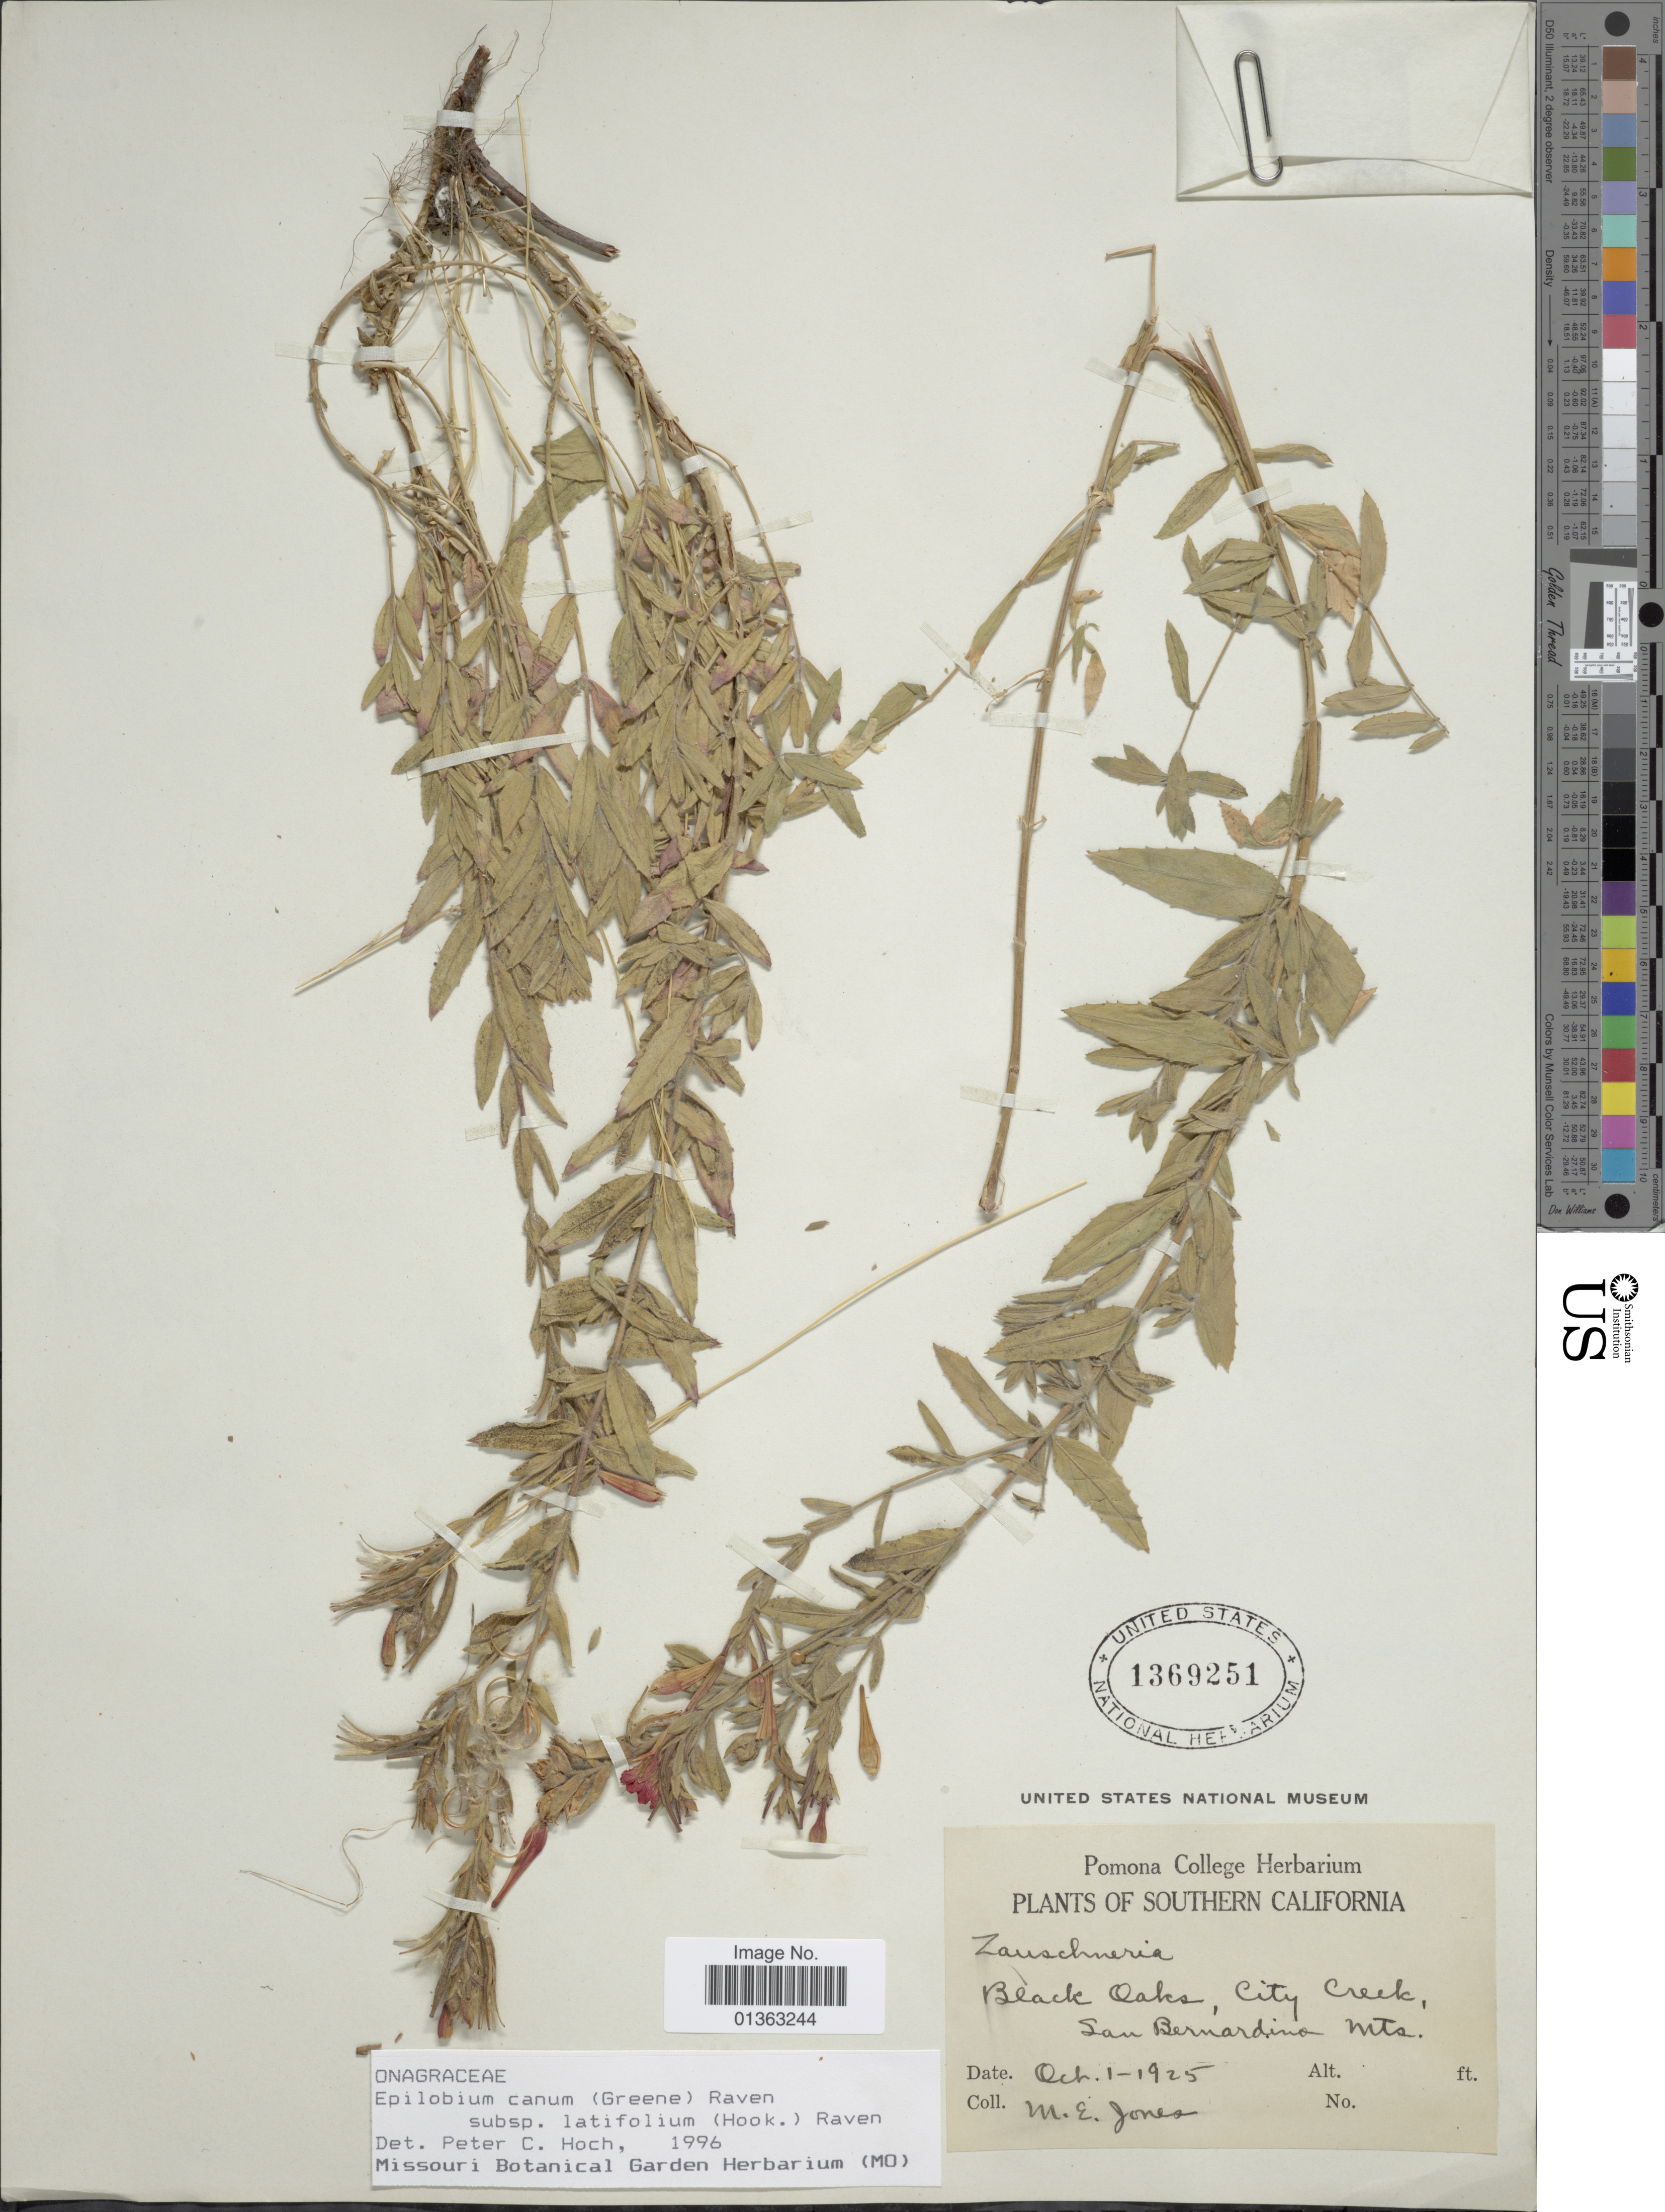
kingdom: Plantae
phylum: Tracheophyta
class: Magnoliopsida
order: Myrtales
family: Onagraceae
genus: Epilobium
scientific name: Epilobium canum subsp. latifolium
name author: (Hook.) P.H. Raven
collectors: M. E. Jones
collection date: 1925-10-01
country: United States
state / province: California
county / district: San Bernardino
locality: Southern California. Black Oaks, City Creek, San Bernardino Mts.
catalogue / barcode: US 1369251